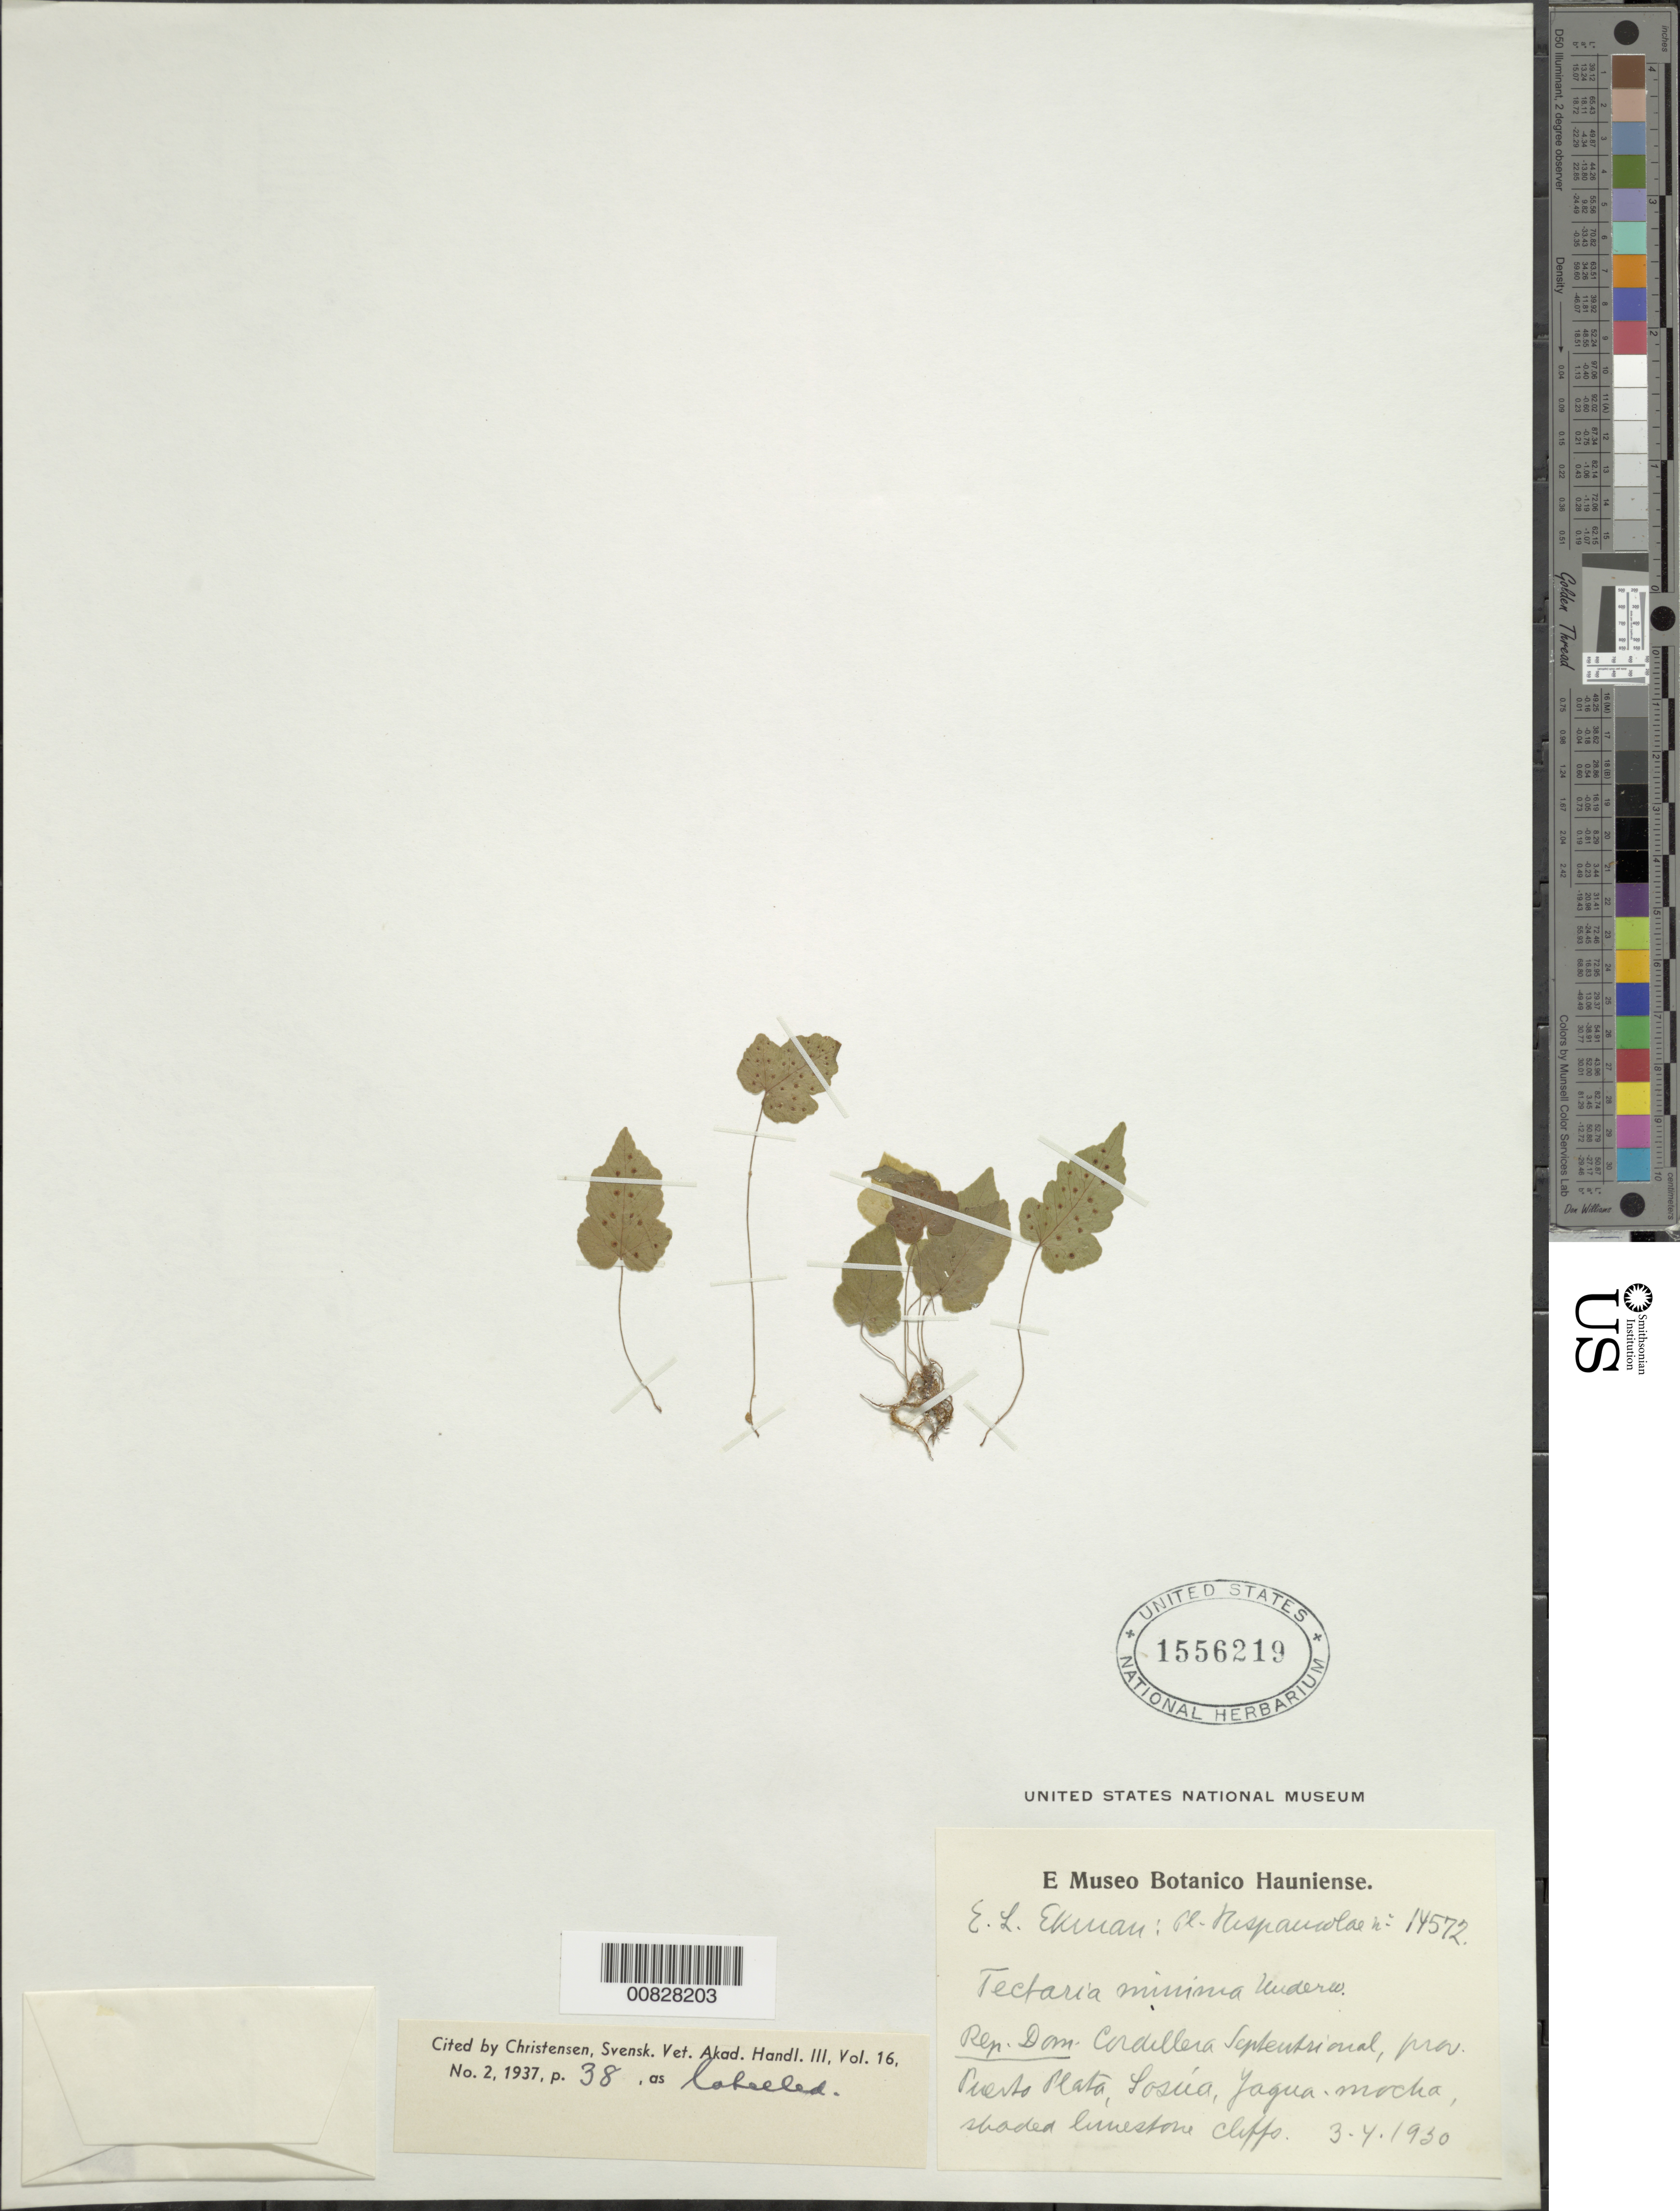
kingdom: Plantae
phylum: Tracheophyta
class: Polypodiopsida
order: Polypodiales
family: Tectariaceae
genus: Tectaria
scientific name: Tectaria fimbriata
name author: (Willd.) Lourteig & Proctor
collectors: E. L. Ekman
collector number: H 14572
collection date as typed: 03 Apr 1930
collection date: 1930-04-03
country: Dominican Republic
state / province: Puerto Plata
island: Hispaniola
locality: Cordillera Septentrional, Losúa, Jagua-mocha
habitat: Shaded limestone cliffs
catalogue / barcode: US 1556219